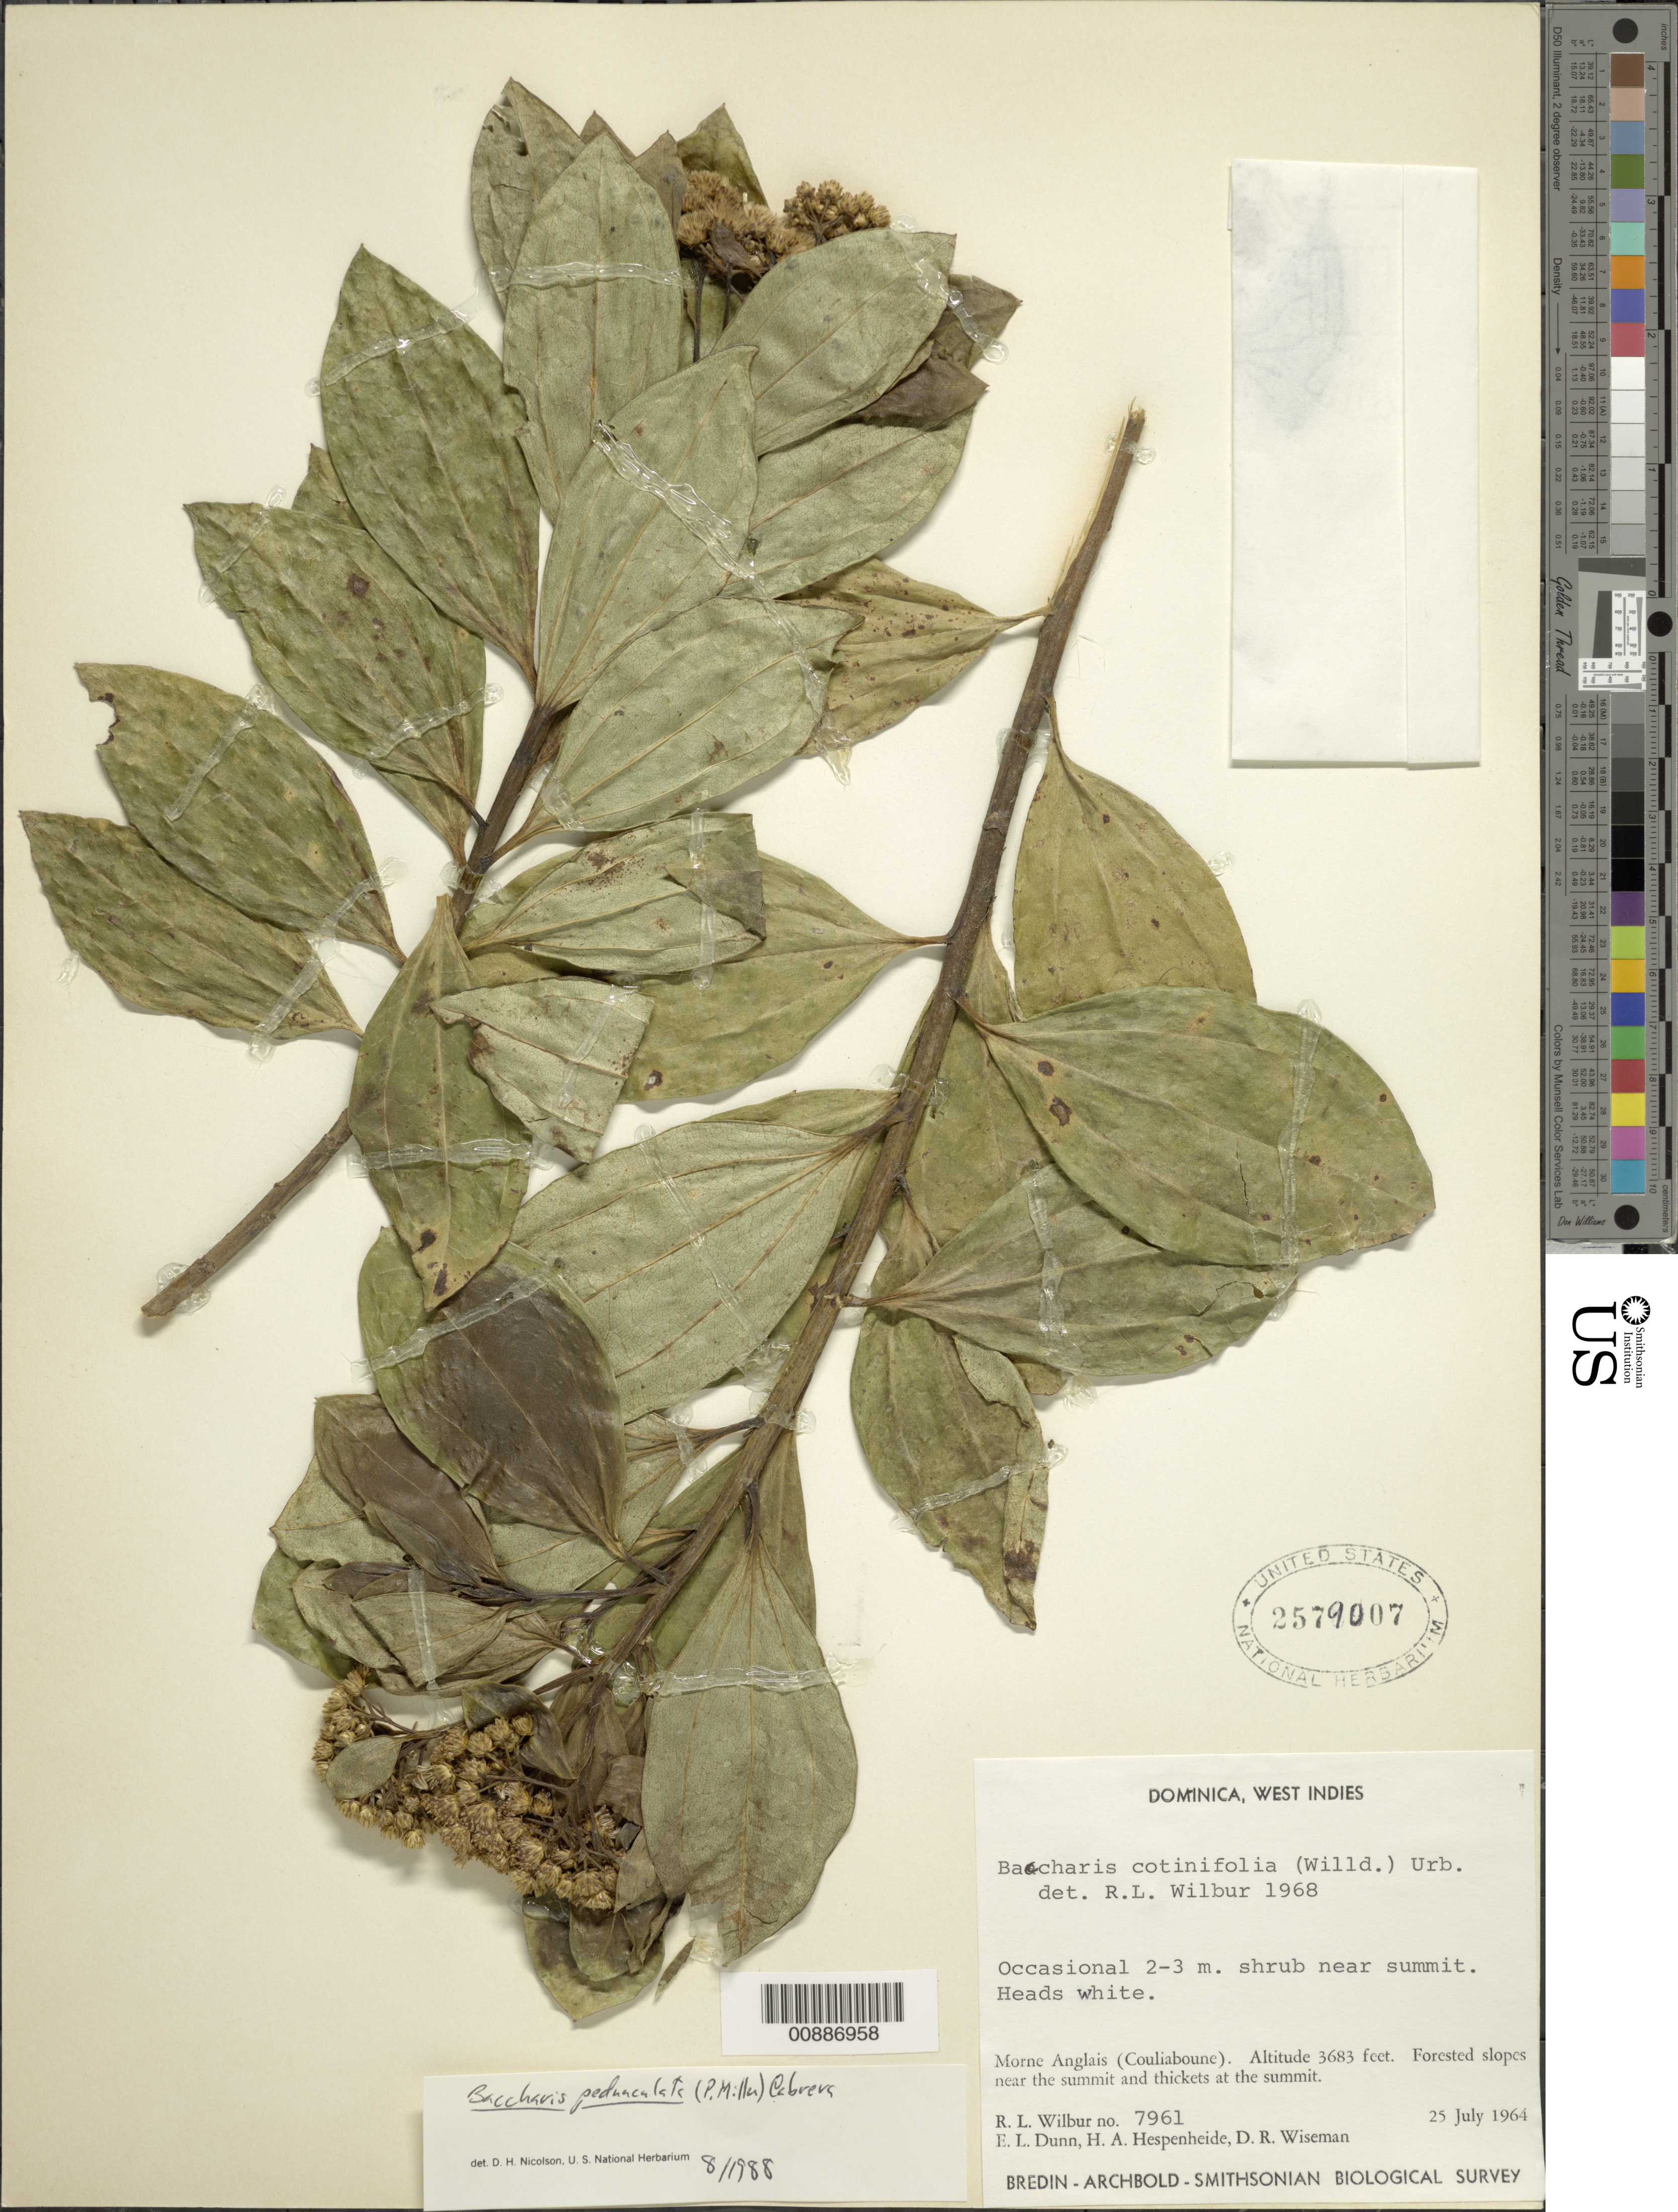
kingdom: Plantae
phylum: Tracheophyta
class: Magnoliopsida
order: Asterales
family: Asteraceae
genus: Baccharis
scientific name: Baccharis pedunculata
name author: (Mill.) Cabrera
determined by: Nicolson, Dan H.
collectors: R. L. Wilbur, E. Dunn, H. A. Hespenheide & D. R. Wiseman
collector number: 7961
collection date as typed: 25 Jul 1964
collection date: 1964-07-25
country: Dominica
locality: Morne Anglais (Couliaboune)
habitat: Forested slope near summit and thickets at summit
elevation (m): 1123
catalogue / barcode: US 2579007